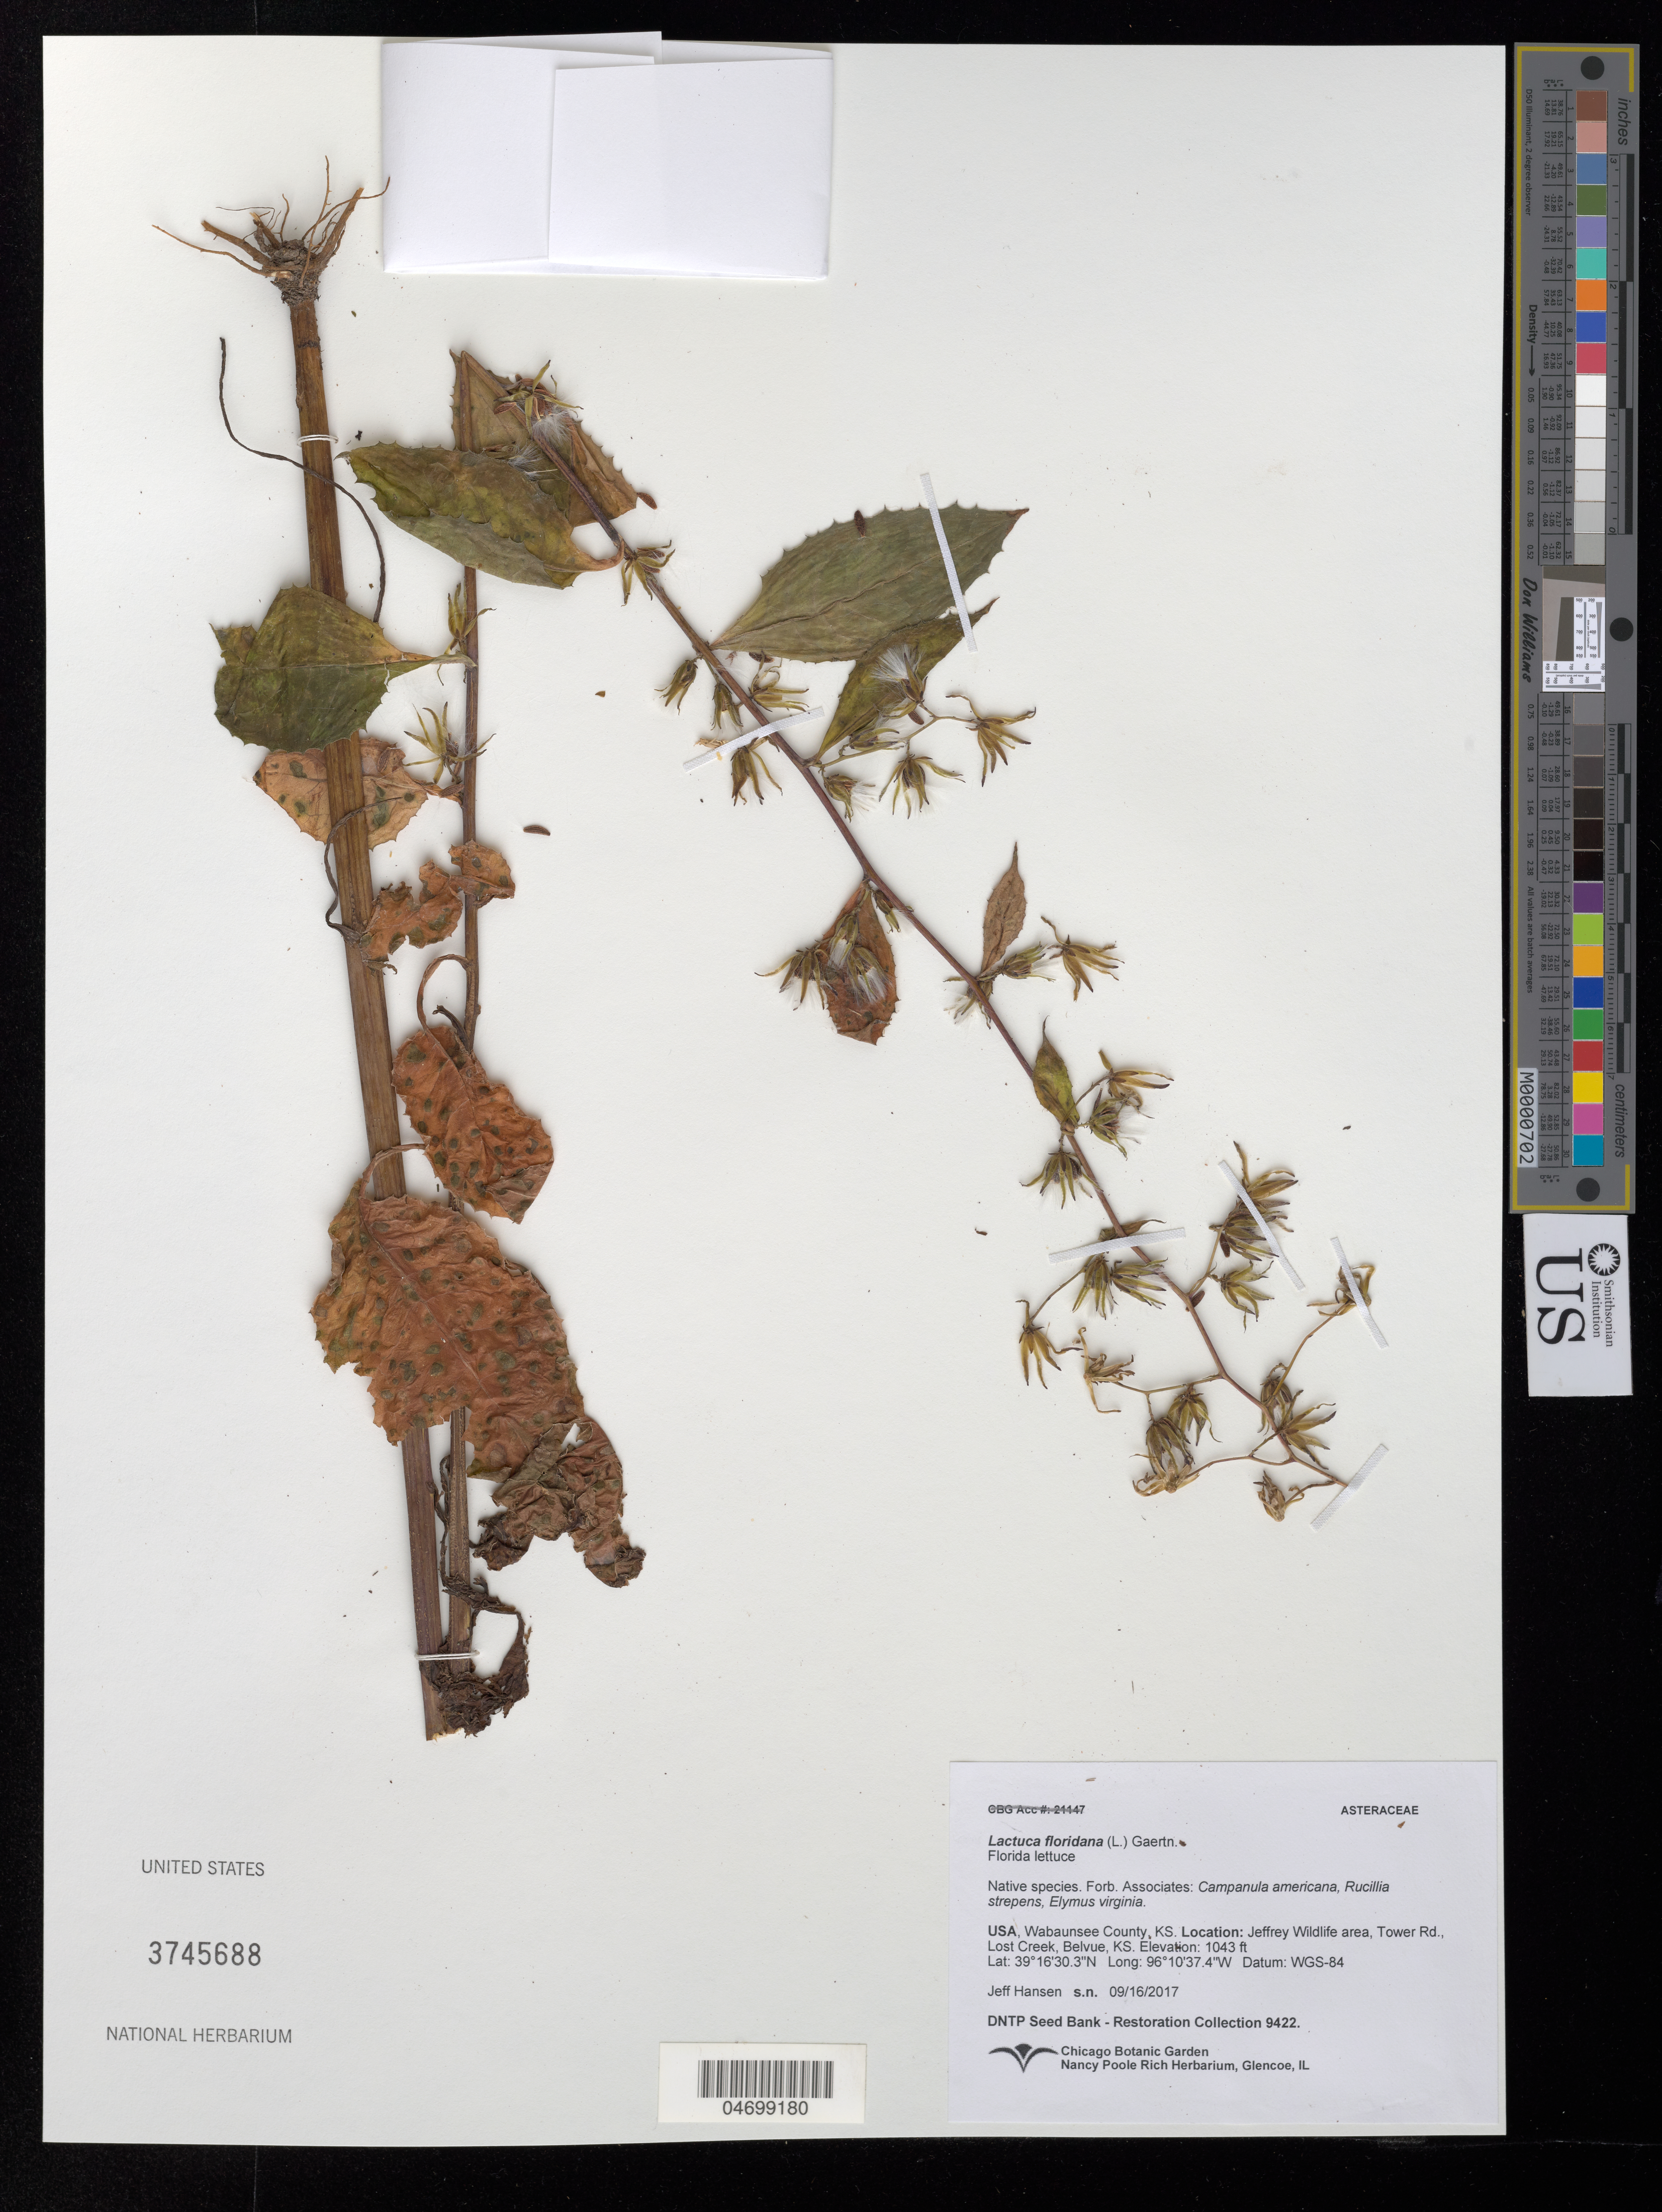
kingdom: Plantae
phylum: Tracheophyta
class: Magnoliopsida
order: Asterales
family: Asteraceae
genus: Lactuca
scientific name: Lactuca floridana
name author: (L.) Gaertn.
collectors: J. Hansen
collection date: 2017-09-16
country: United States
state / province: Kansas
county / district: Wabaunsee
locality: Jeffrey Wildlife area. Tower Rd., Lost Creek, Belvue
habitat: With Campanula americana, Elymus virginia, etc.i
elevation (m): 318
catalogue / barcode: US 3745688